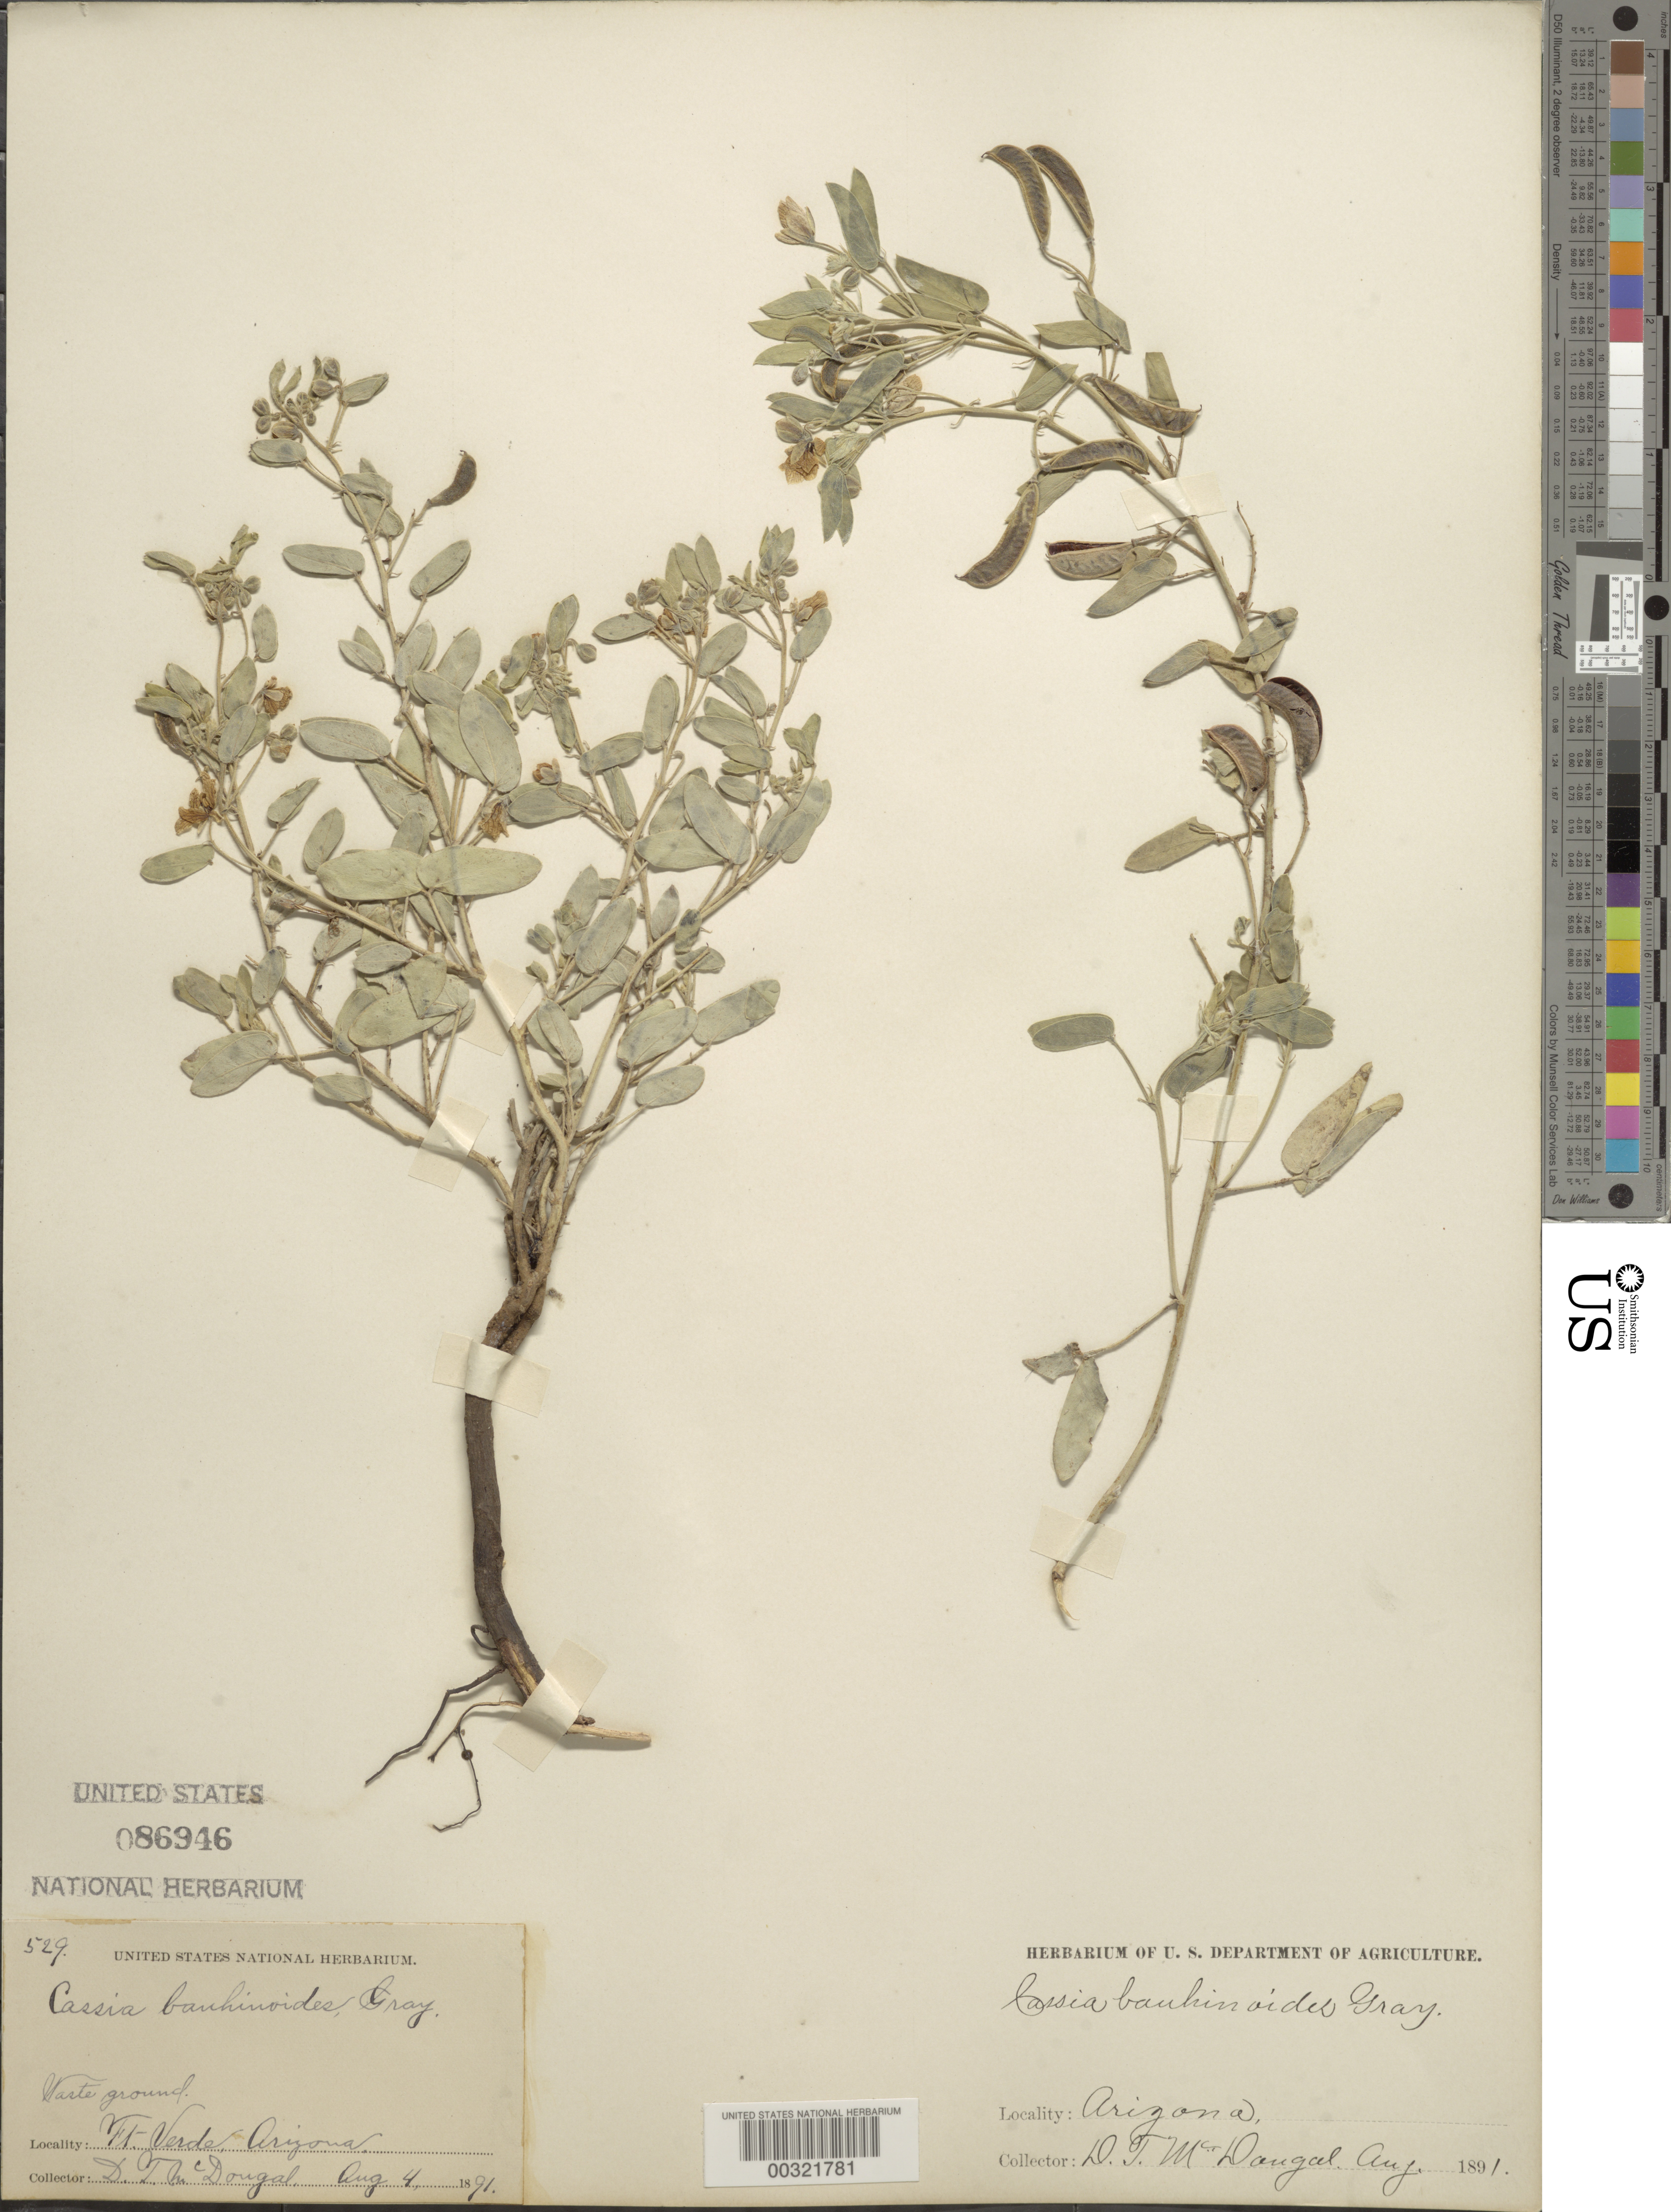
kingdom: Plantae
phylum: Tracheophyta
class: Magnoliopsida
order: Fabales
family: Fabaceae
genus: Senna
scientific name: Senna bauhinioides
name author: (A. Gray) H.S. Irwin & Barneby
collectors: T. Mcdougal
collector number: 529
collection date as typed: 04 Aug 1891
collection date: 1891-08-04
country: United States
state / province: Arizona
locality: Ft. verde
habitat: Waste ground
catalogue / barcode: US 86946